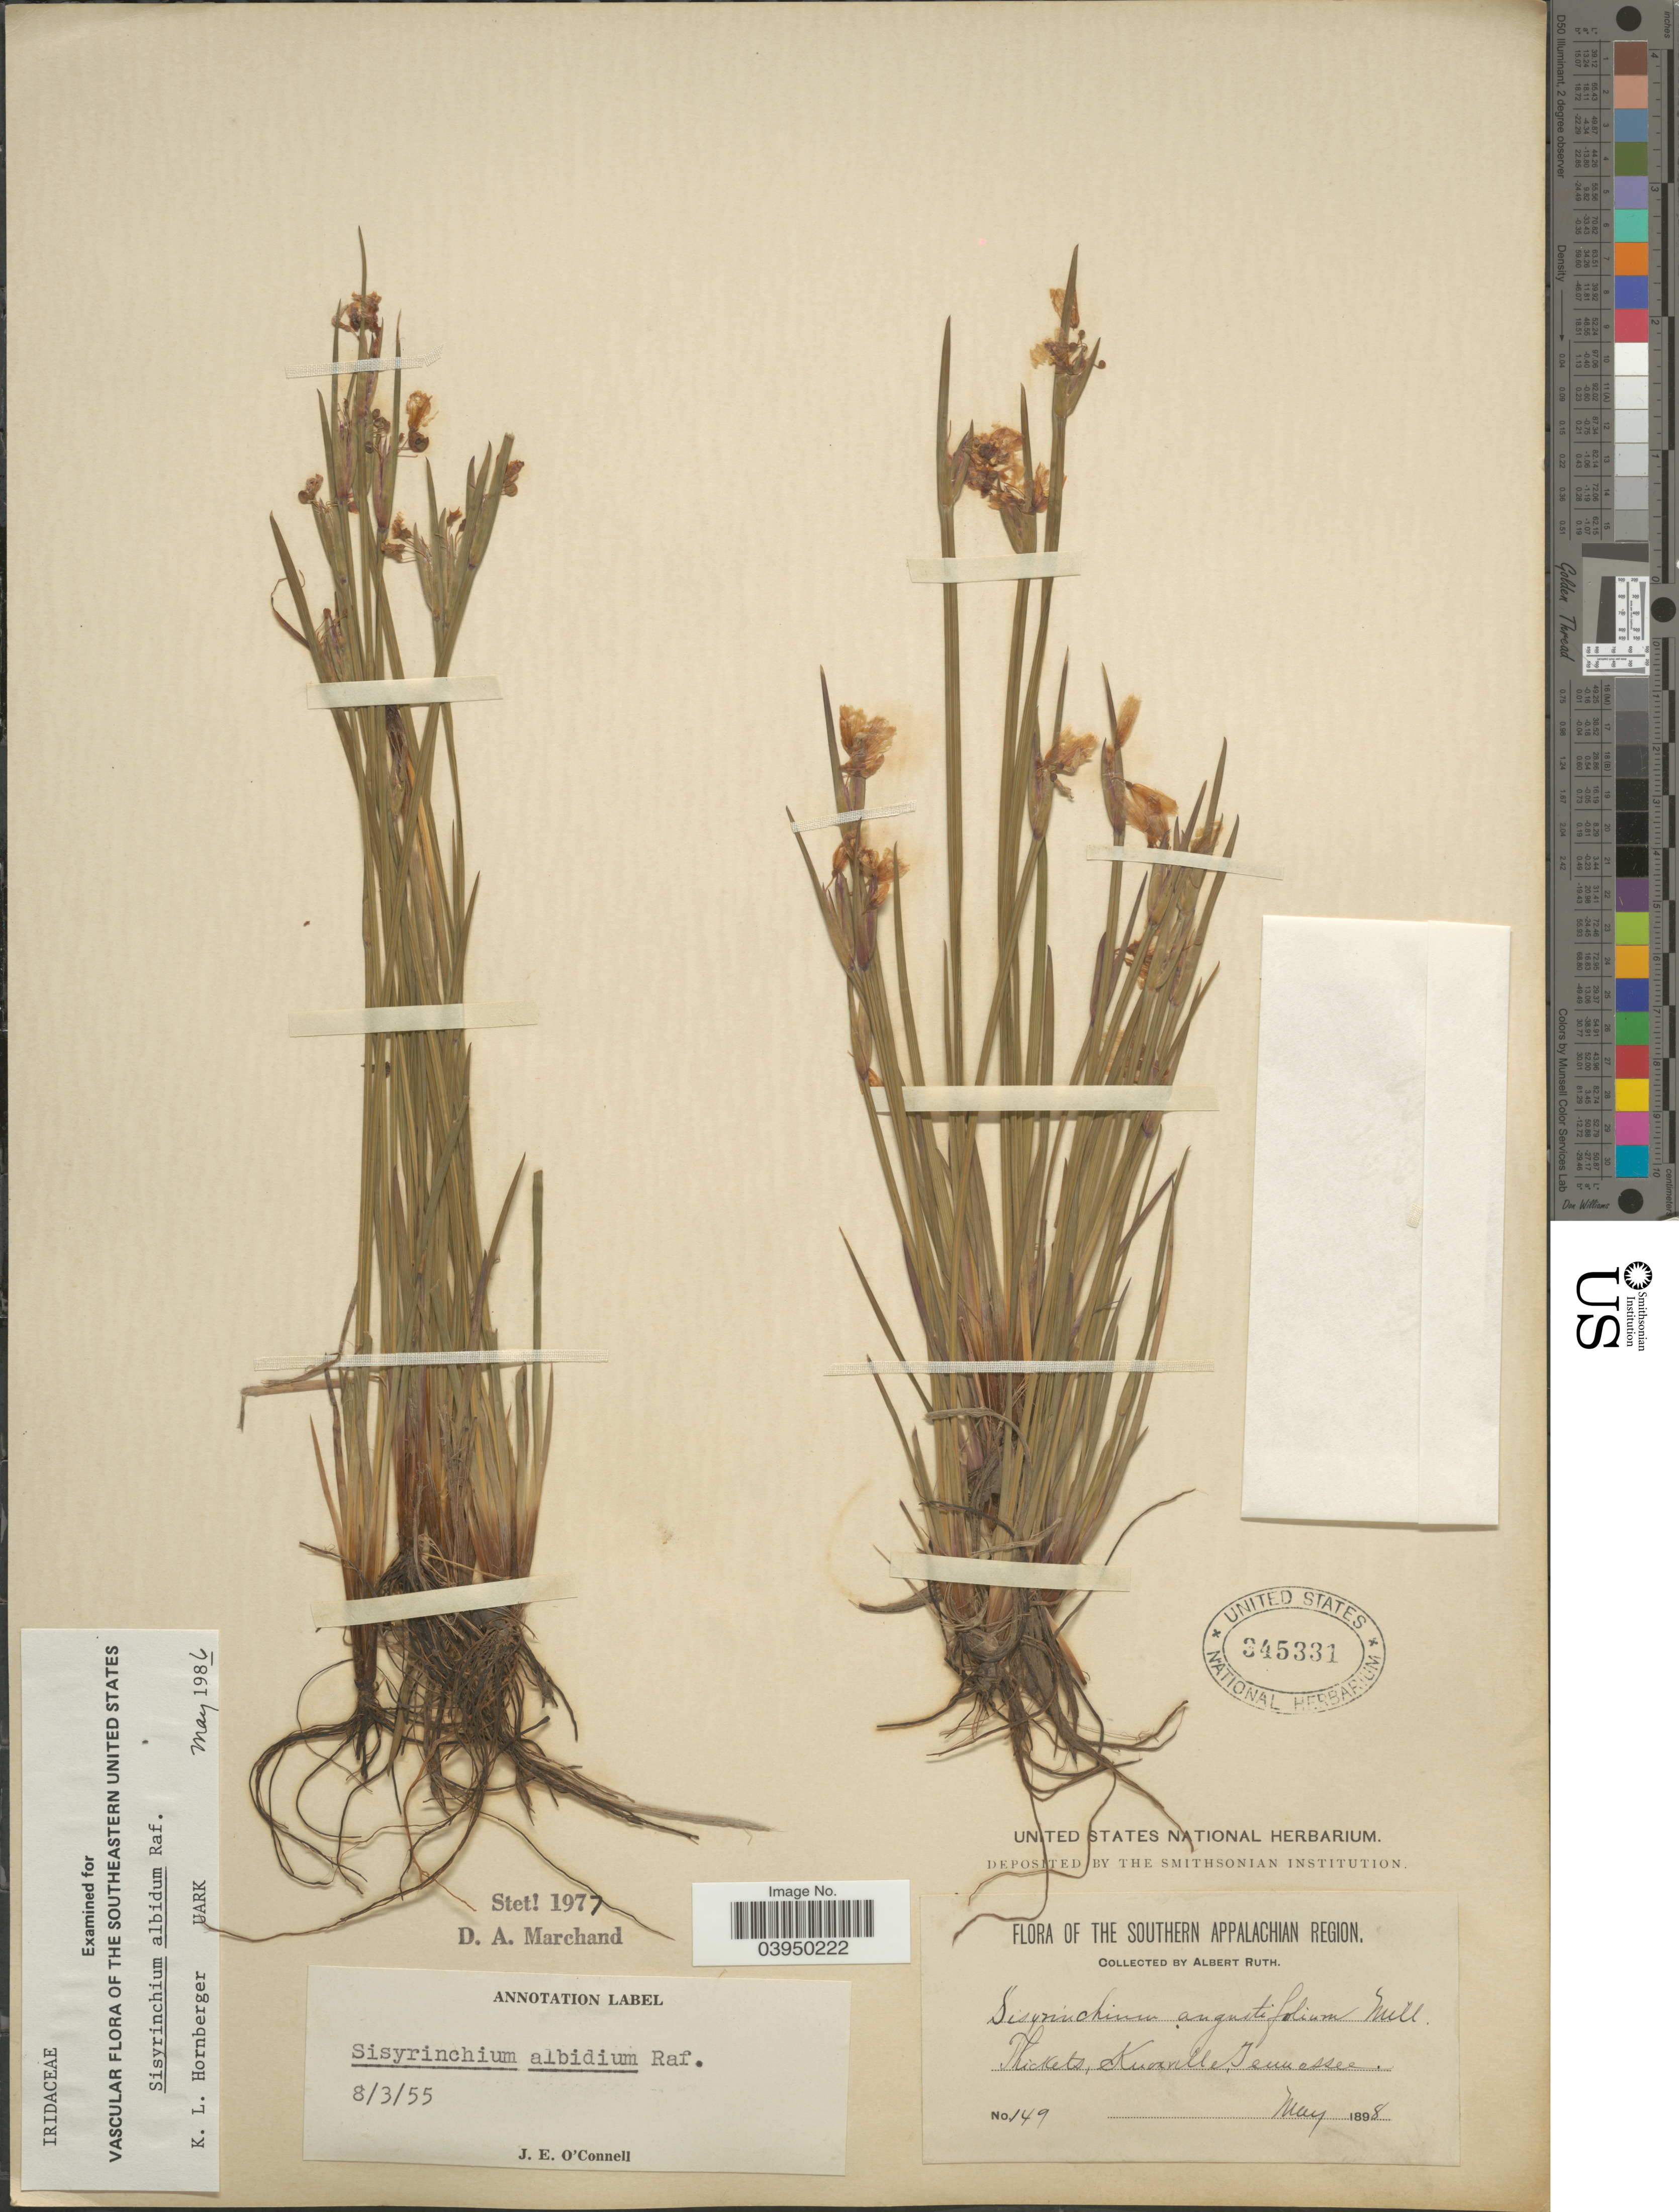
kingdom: Plantae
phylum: Tracheophyta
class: Liliopsida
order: Asparagales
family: Iridaceae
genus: Sisyrinchium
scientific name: Sisyrinchium albidum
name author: Raf.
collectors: A. Ruth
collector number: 149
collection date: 1898-05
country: United States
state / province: Tennessee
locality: The Southern Appalachian Region. Knoxville.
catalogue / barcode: US 345331